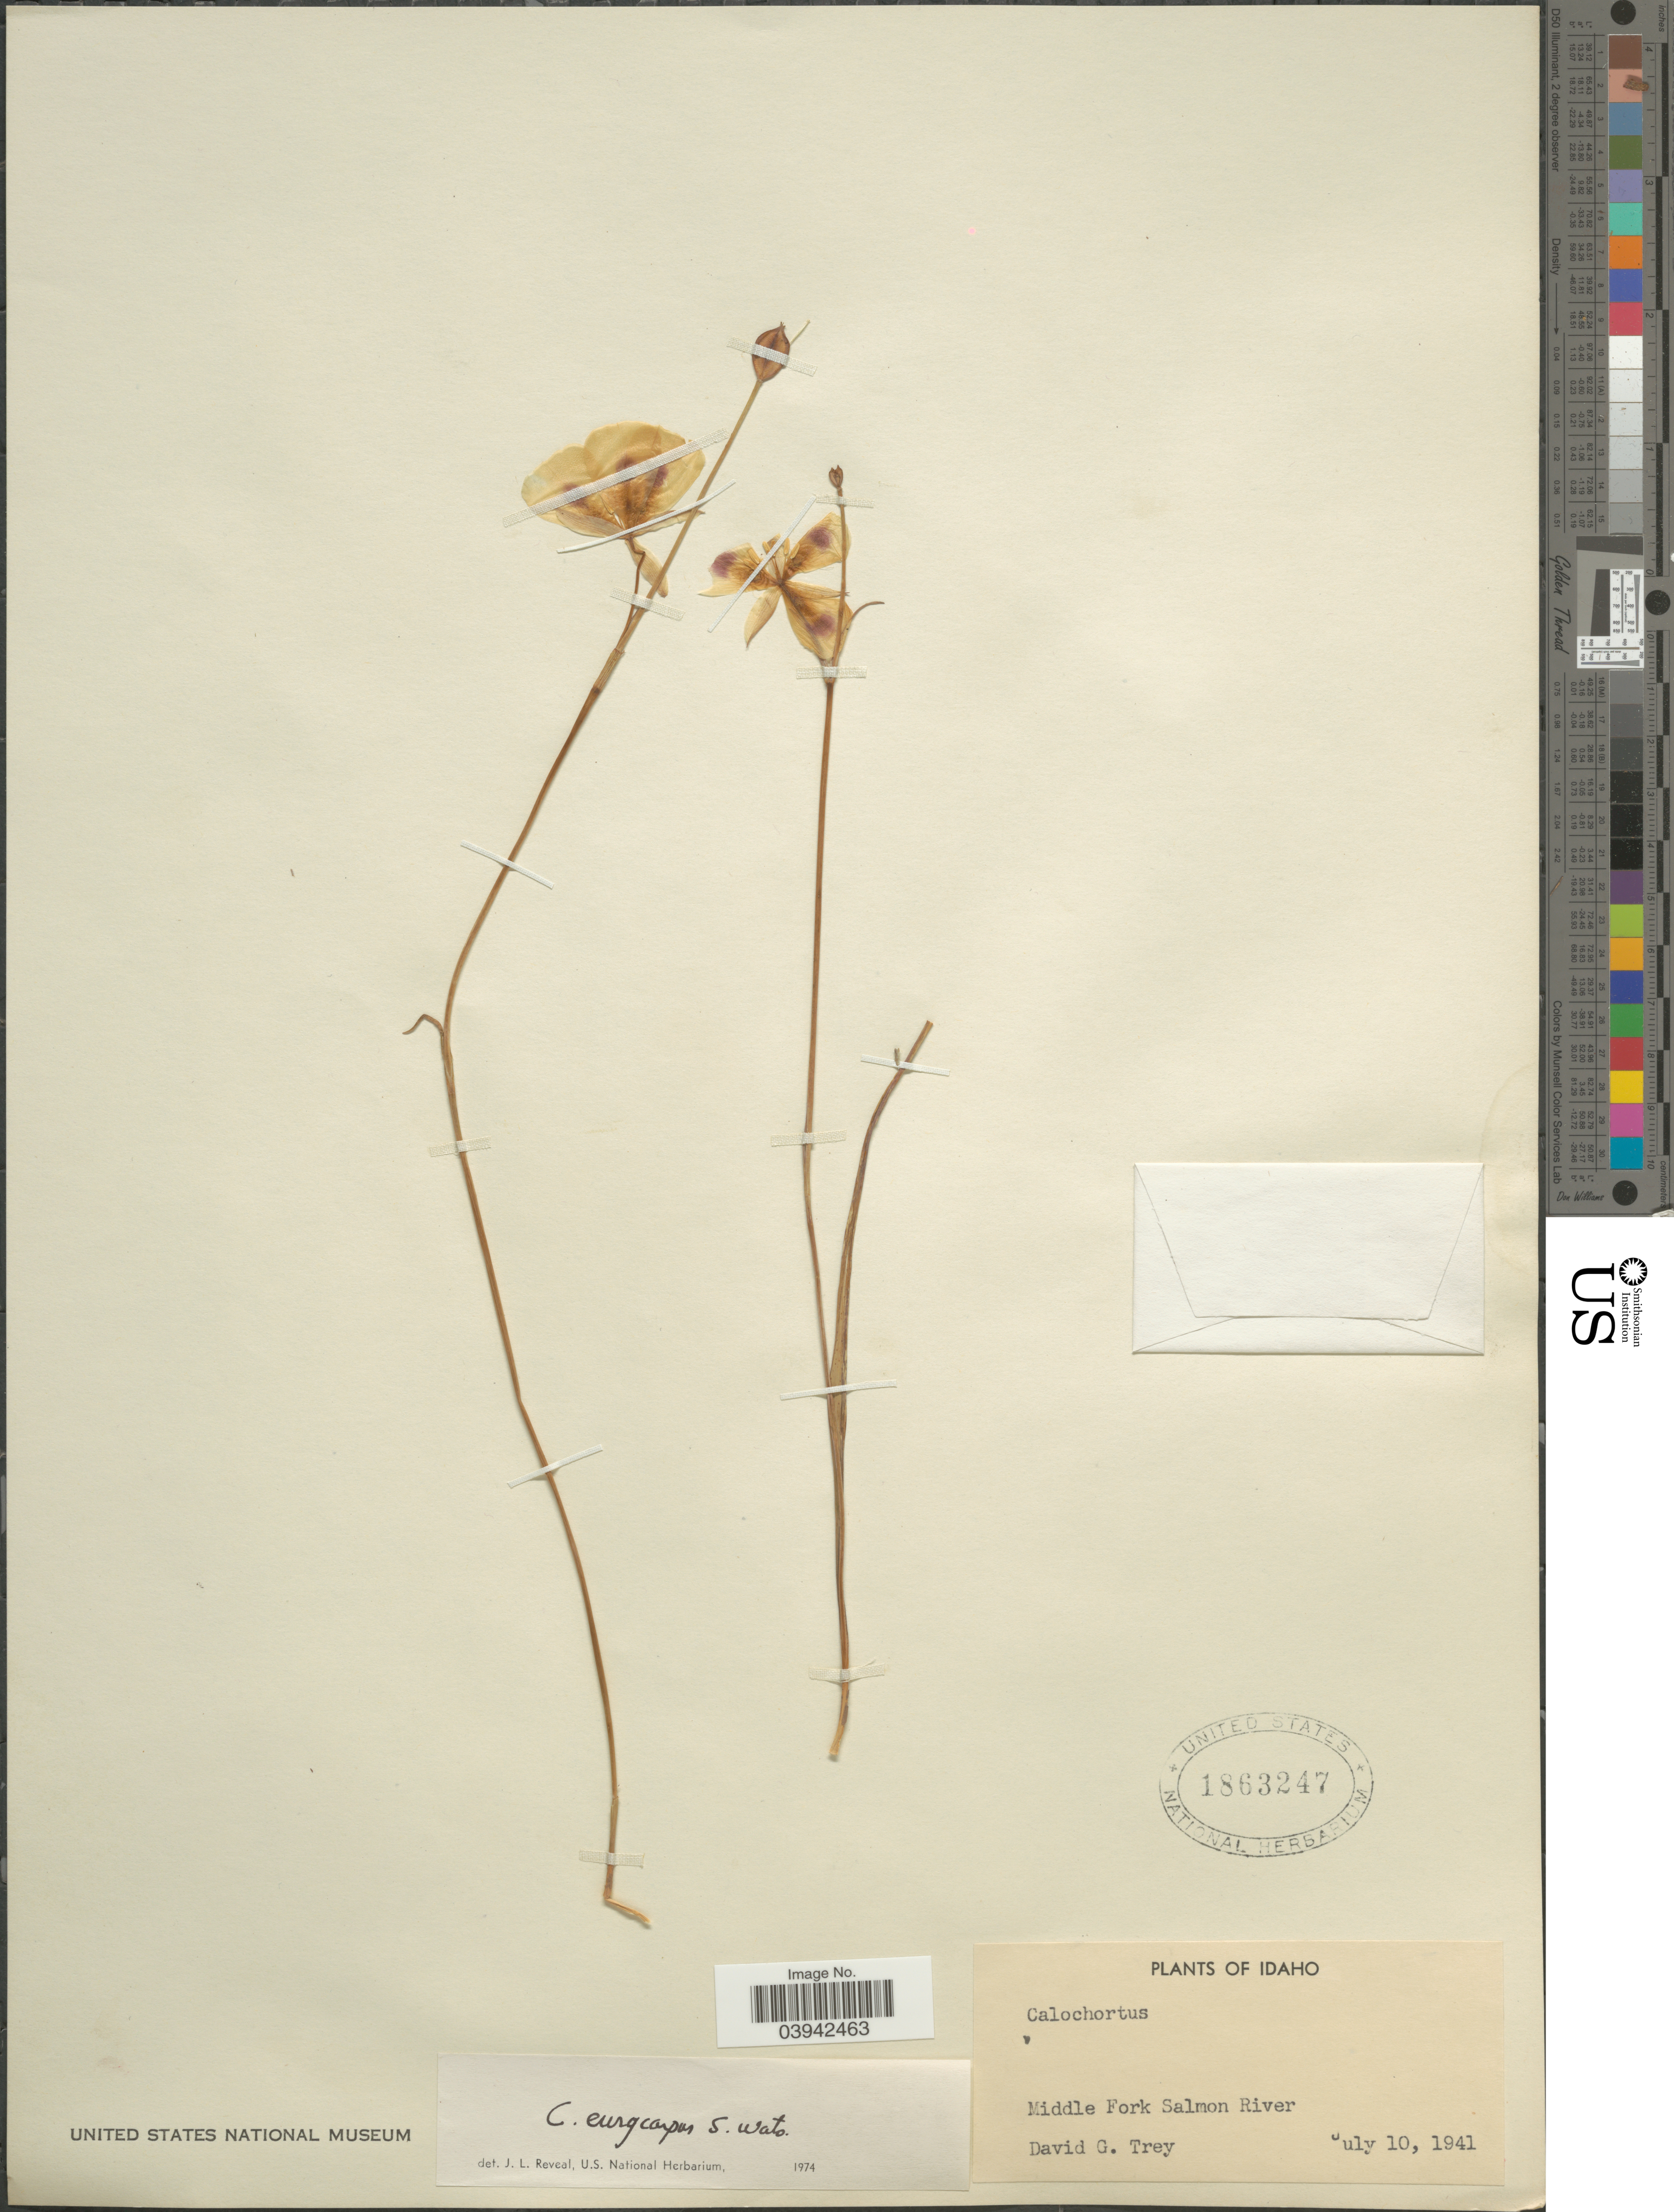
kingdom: Plantae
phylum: Tracheophyta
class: Liliopsida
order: Liliales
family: Liliaceae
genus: Calochortus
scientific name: Calochortus eurycarpus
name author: S. Watson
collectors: D. Trey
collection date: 1941-07-10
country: United States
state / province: Idaho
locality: Middle Fork Salmon River.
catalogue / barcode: US 1863247